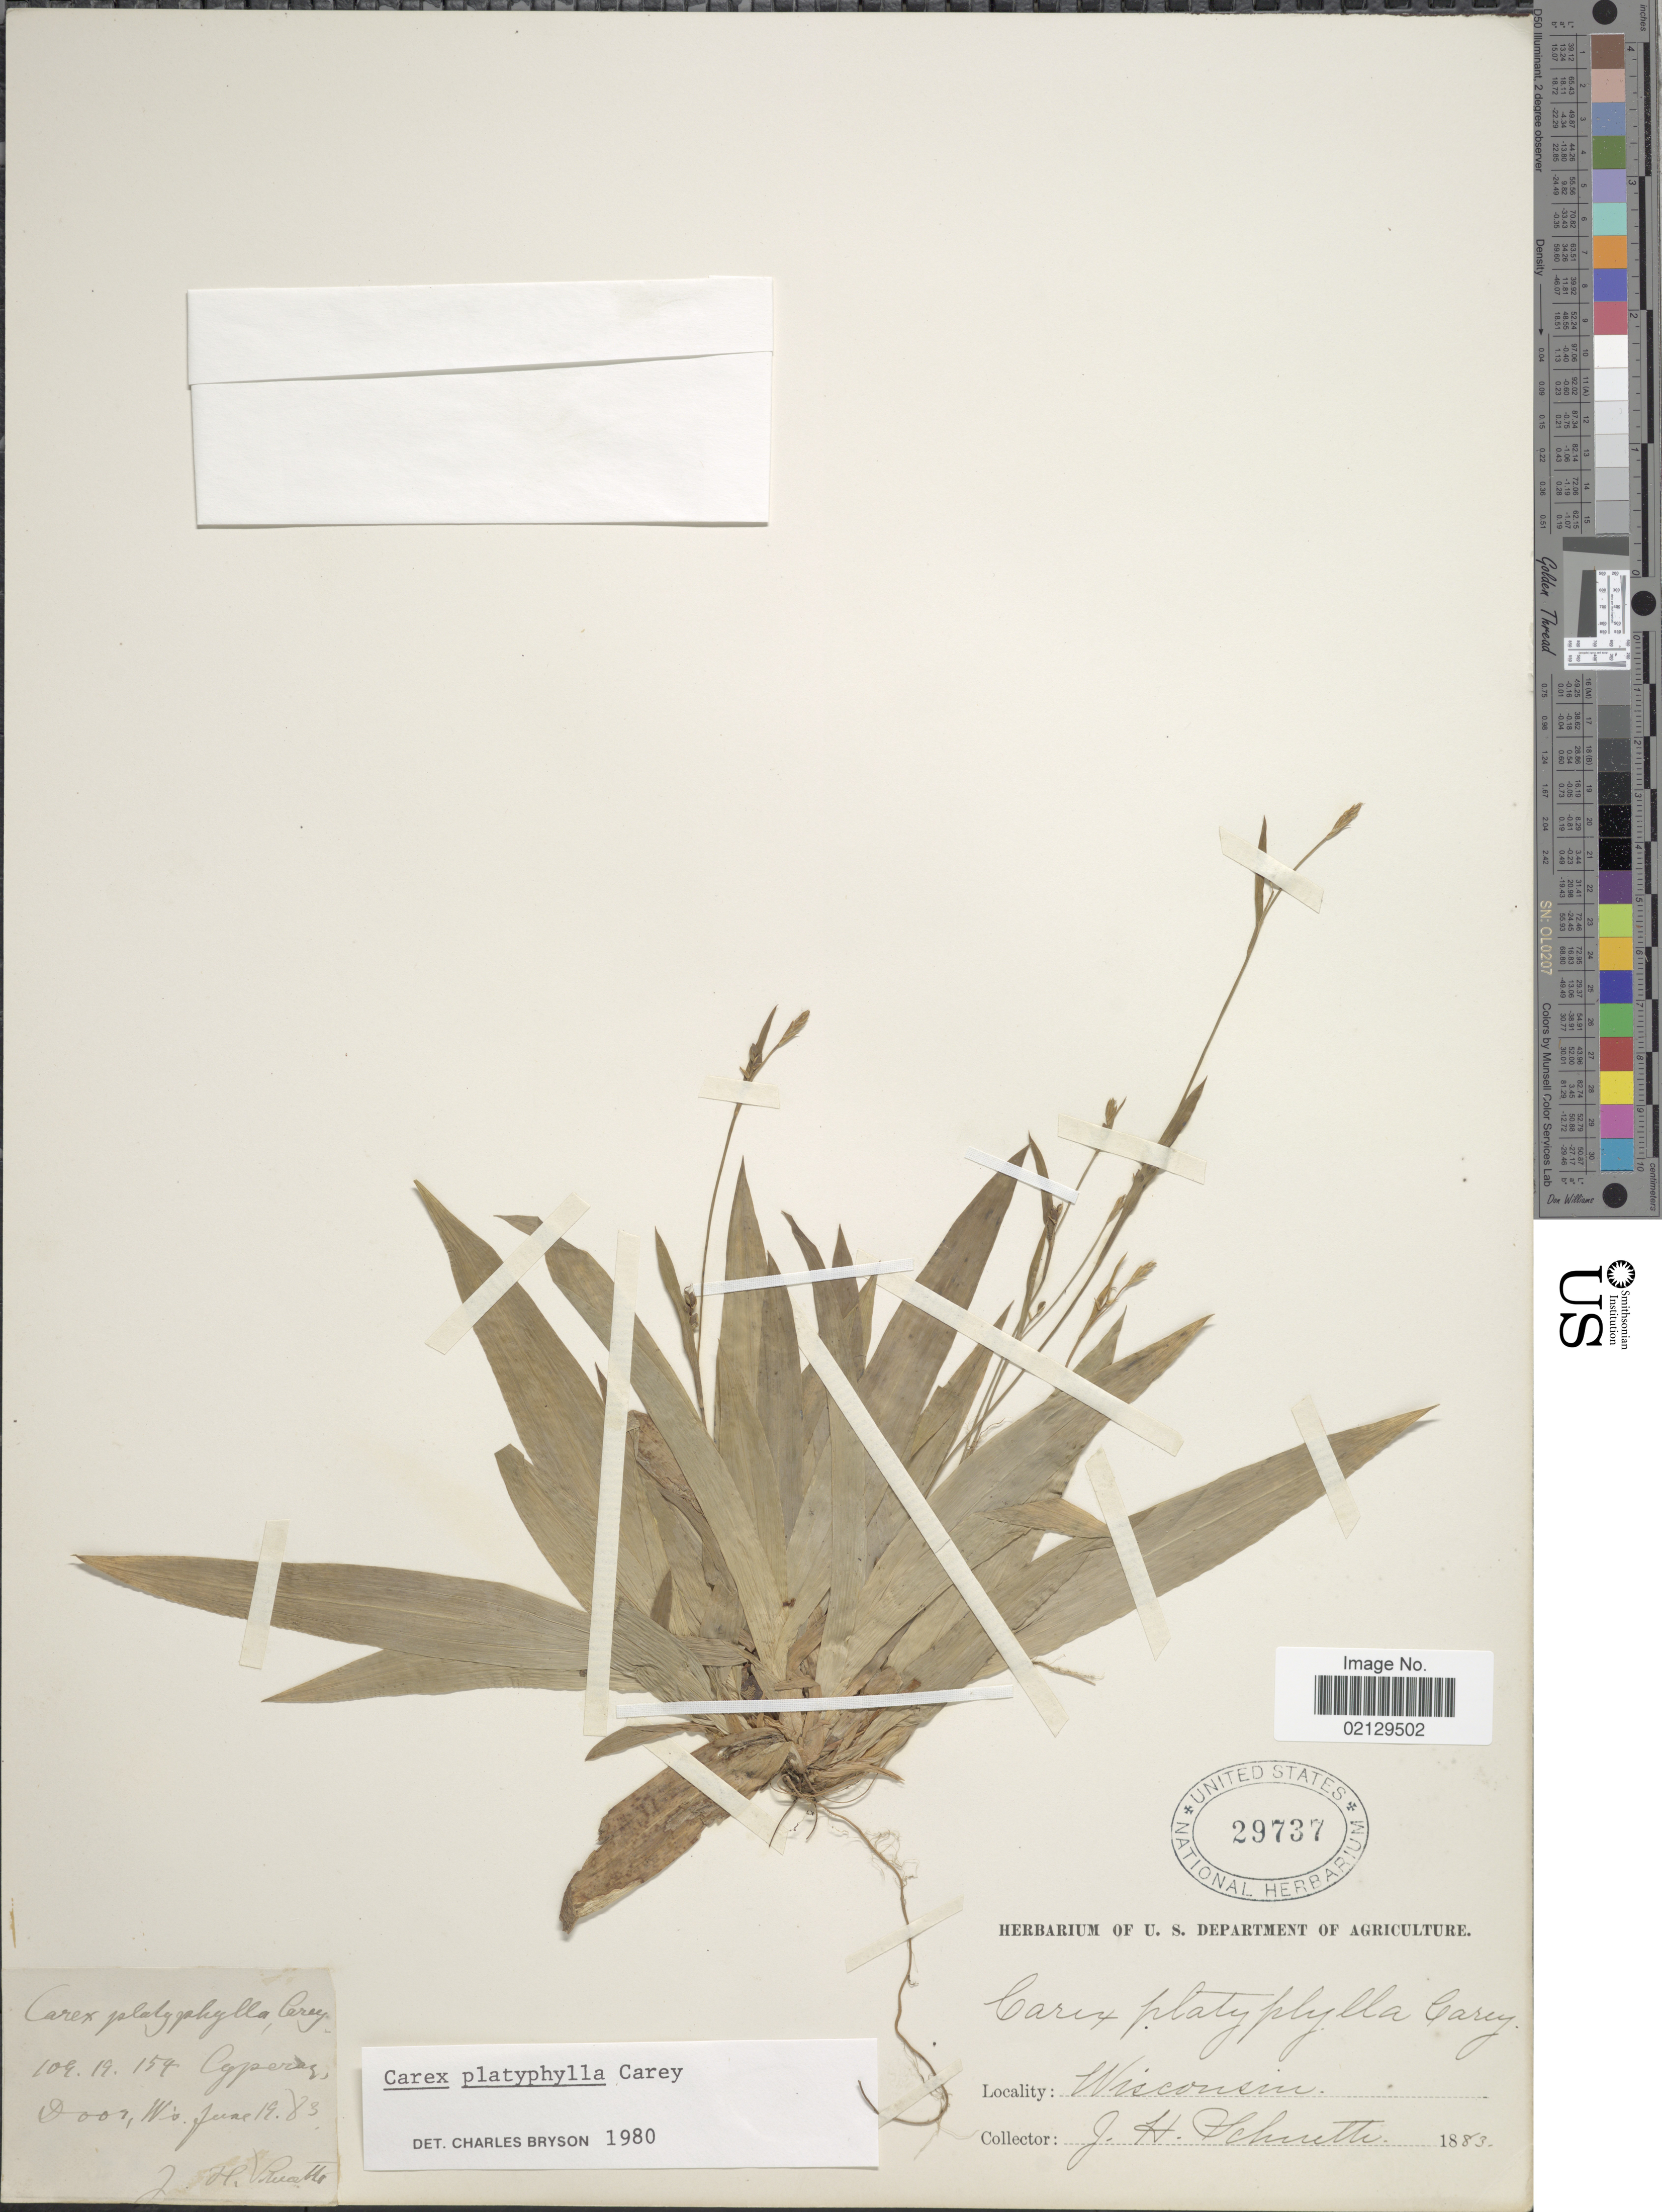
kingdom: Plantae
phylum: Tracheophyta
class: Liliopsida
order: Poales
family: Cyperaceae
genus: Carex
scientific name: Carex platyphylla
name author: J. Carey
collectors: J. H. Schuette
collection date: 1883-06-19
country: United States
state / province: Wisconsin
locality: Door, Wis.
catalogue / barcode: US 29737